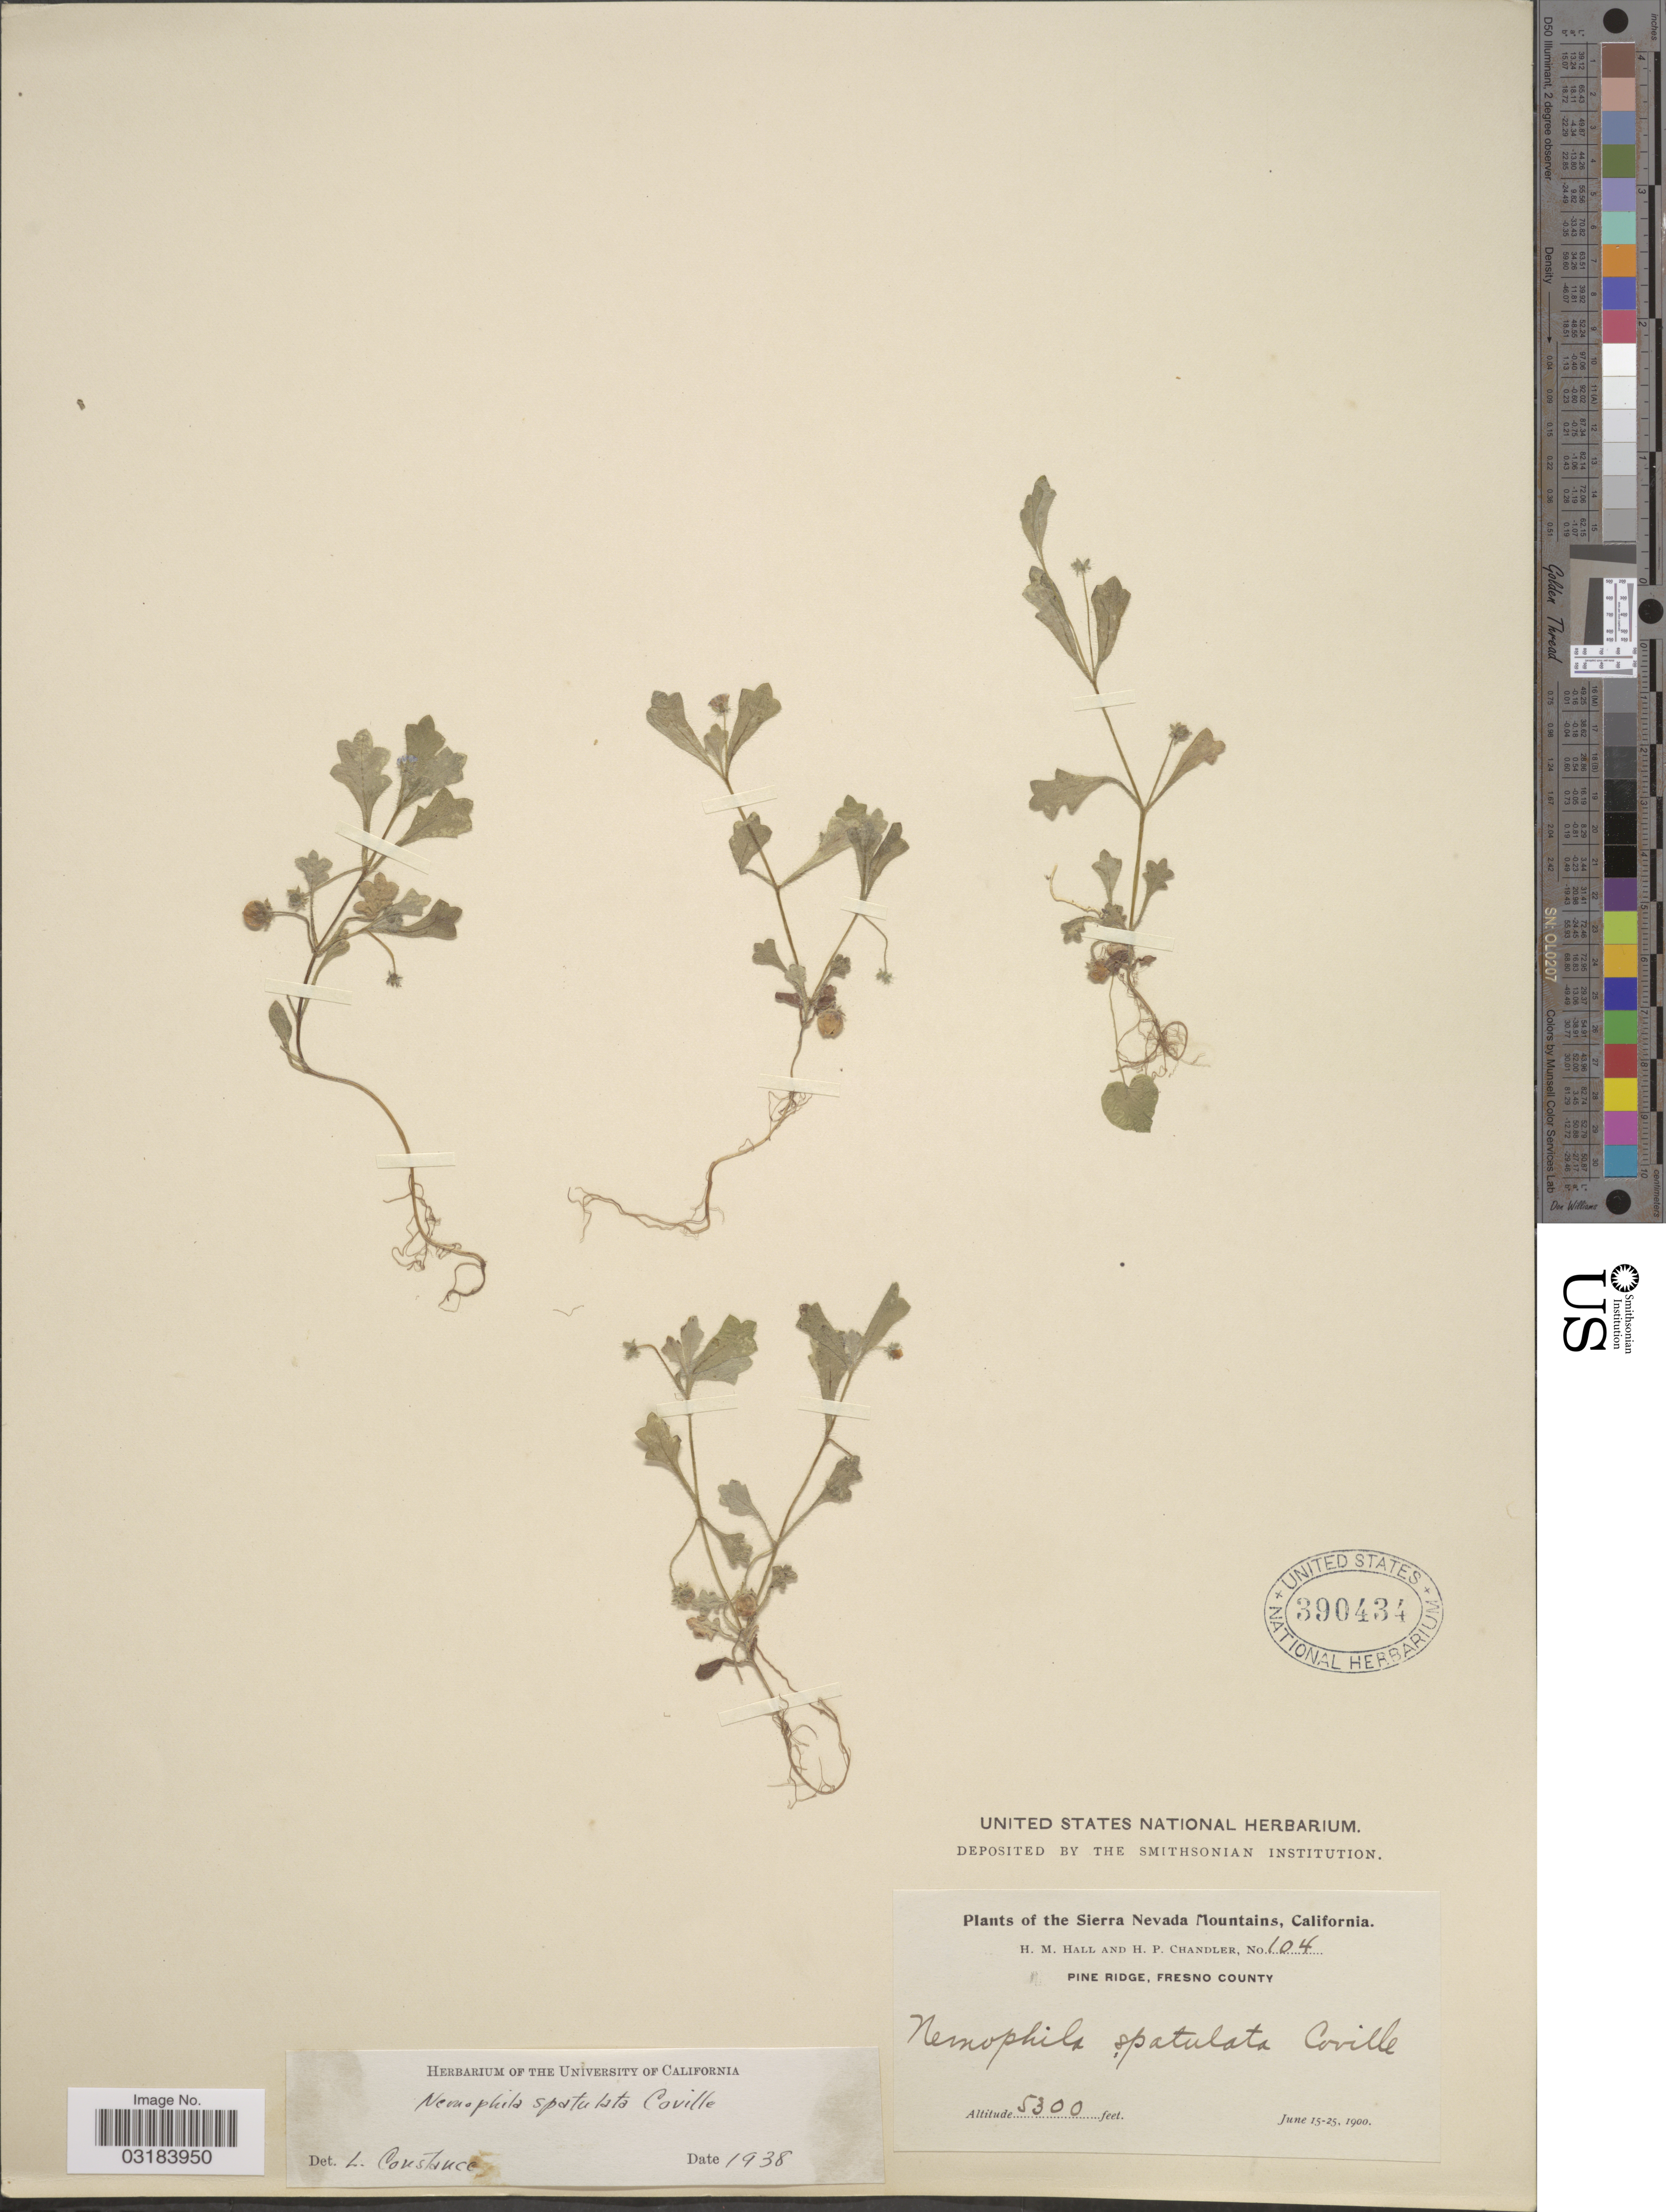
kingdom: Plantae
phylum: Tracheophyta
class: Magnoliopsida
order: Boraginales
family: Hydrophyllaceae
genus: Nemophila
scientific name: Nemophila spatulata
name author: Coville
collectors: H. M. Hall & H. Chandler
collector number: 104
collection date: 1900-06-15/1900-06-25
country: United States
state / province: California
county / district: Fresno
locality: The Sierra Nevada Mountains, Pine Ridge, Fresno County.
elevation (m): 1615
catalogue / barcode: US 390434